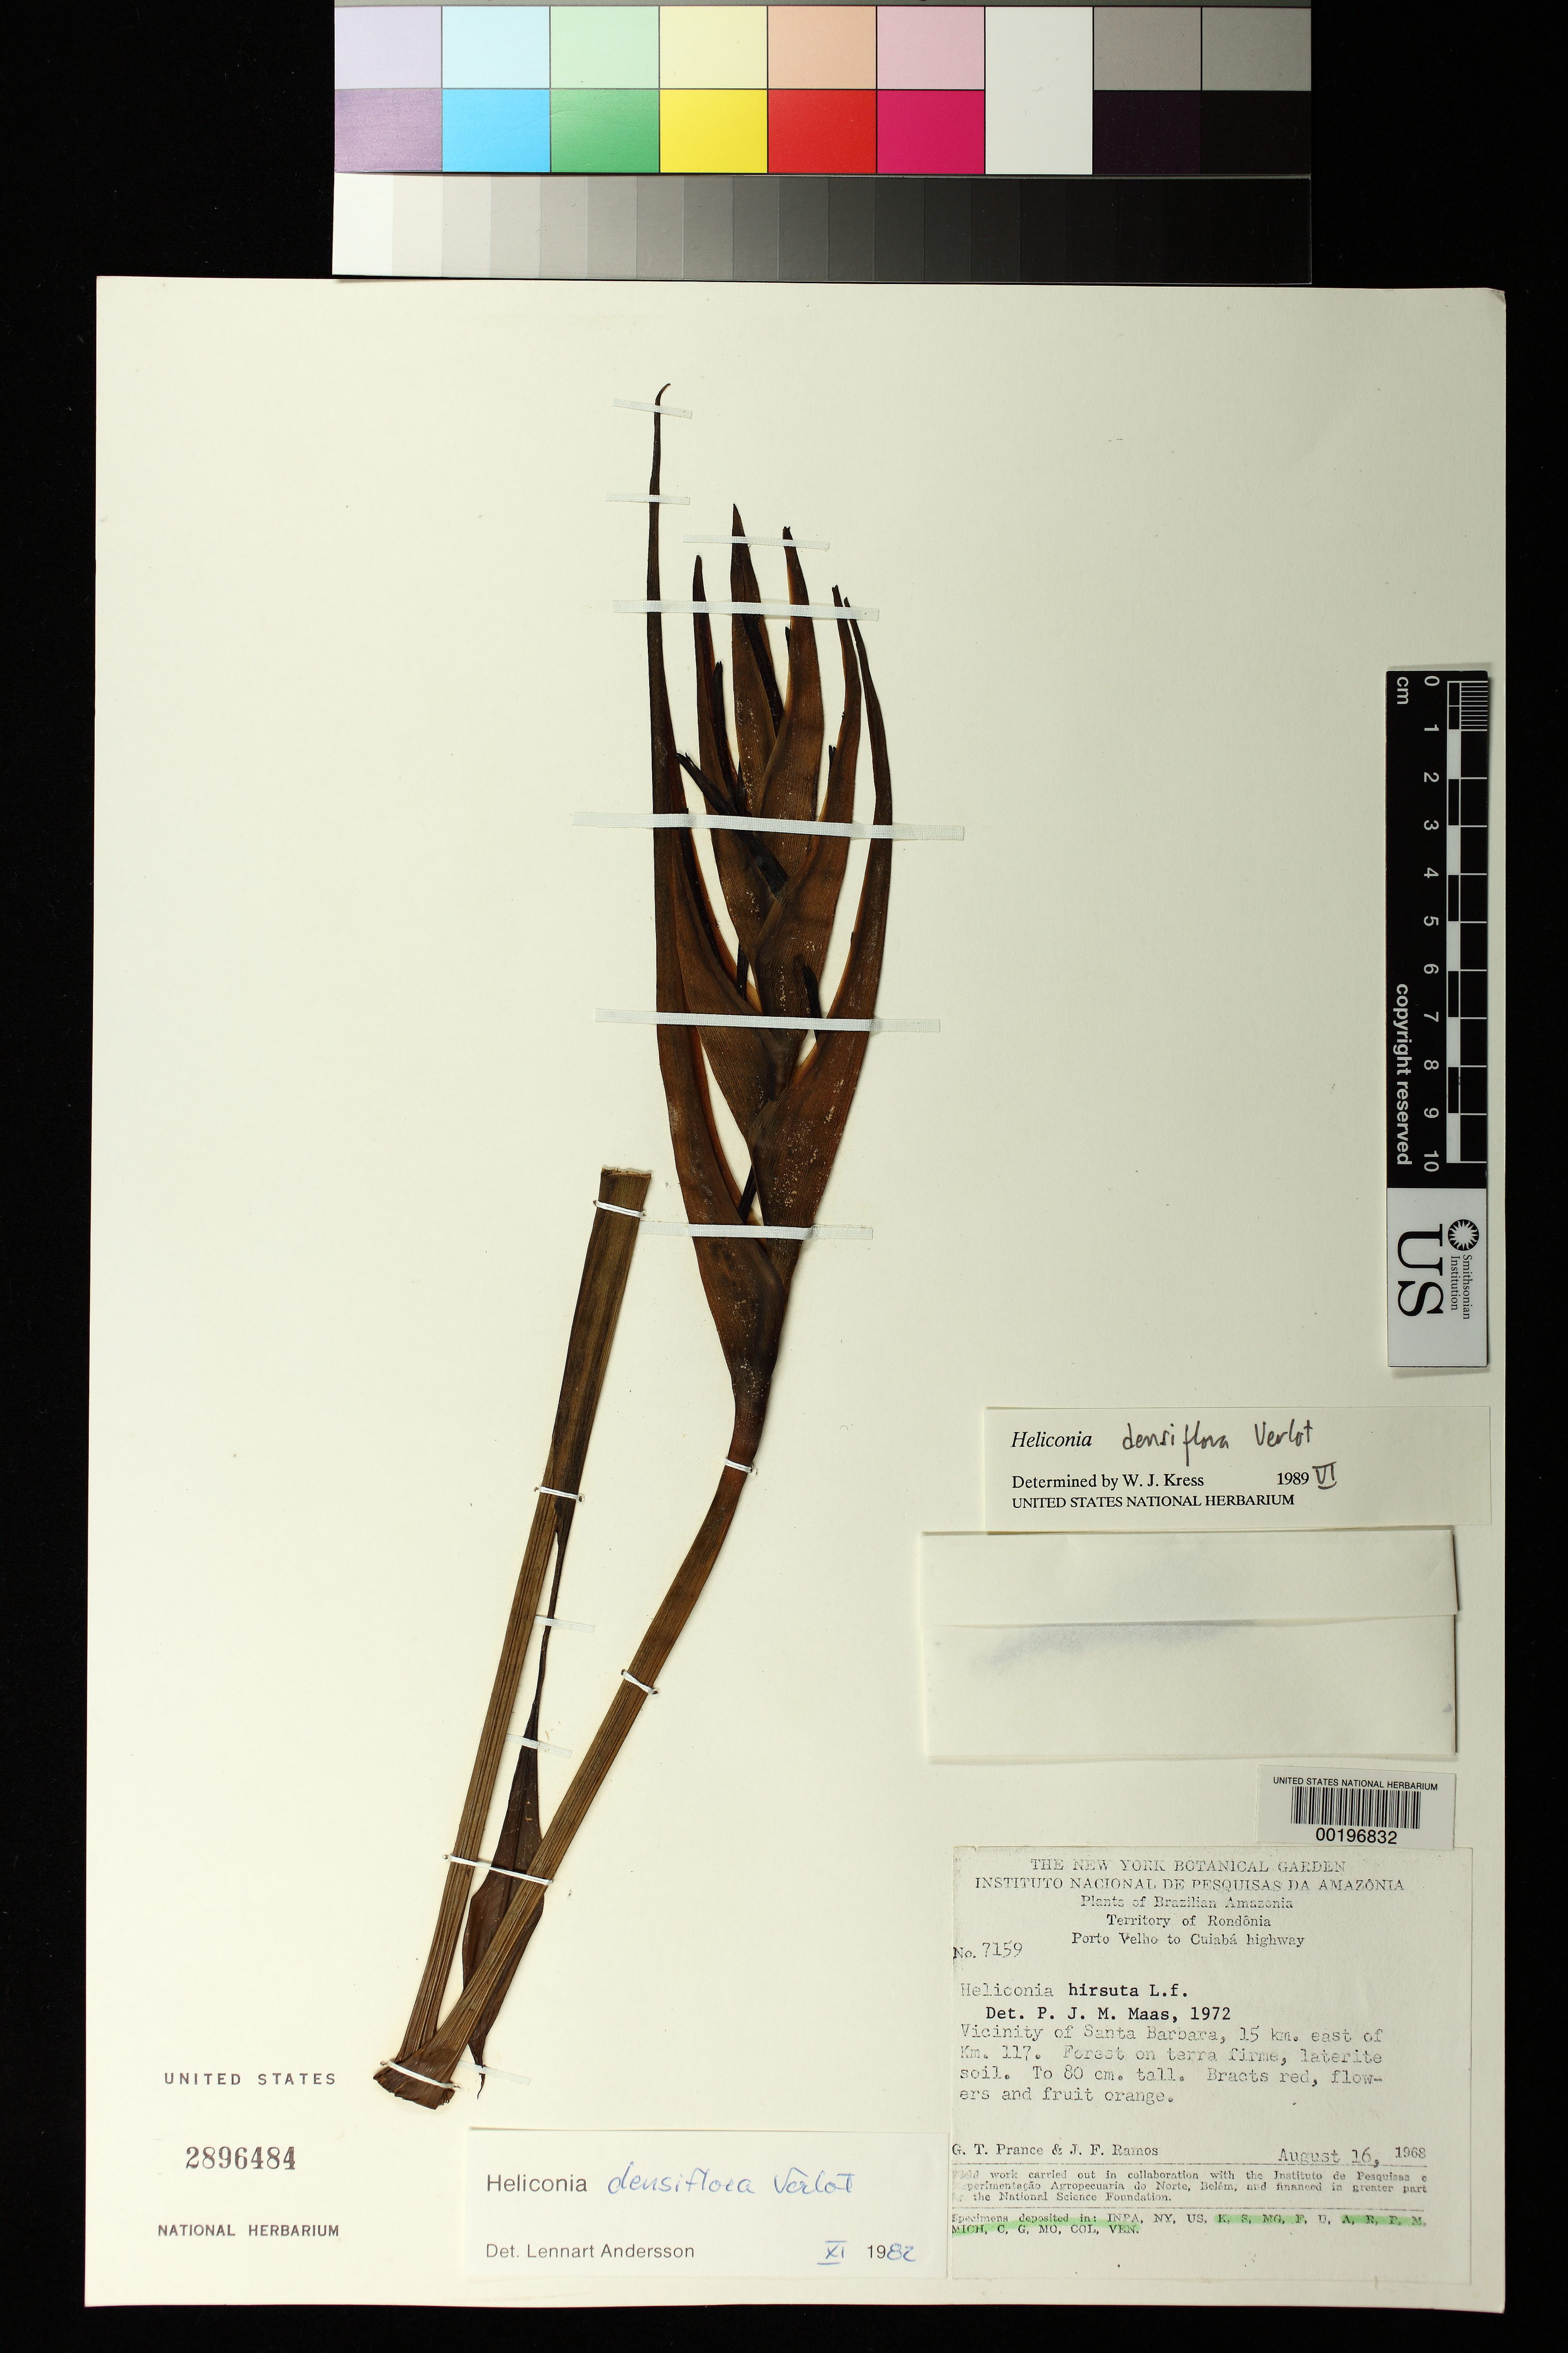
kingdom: Plantae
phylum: Tracheophyta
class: Liliopsida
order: Zingiberales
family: Heliconiaceae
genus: Heliconia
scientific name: Heliconia densiflora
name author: B. Verl.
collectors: G. T. Prance & J. F. Ramos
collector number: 7159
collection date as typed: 16 Aug 1968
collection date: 1968-08-16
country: Brazil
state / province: Rondônia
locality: Porto velho to cuiaba highway, vicinity of santa barbara, 15 km e of km 117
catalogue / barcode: US 2896484